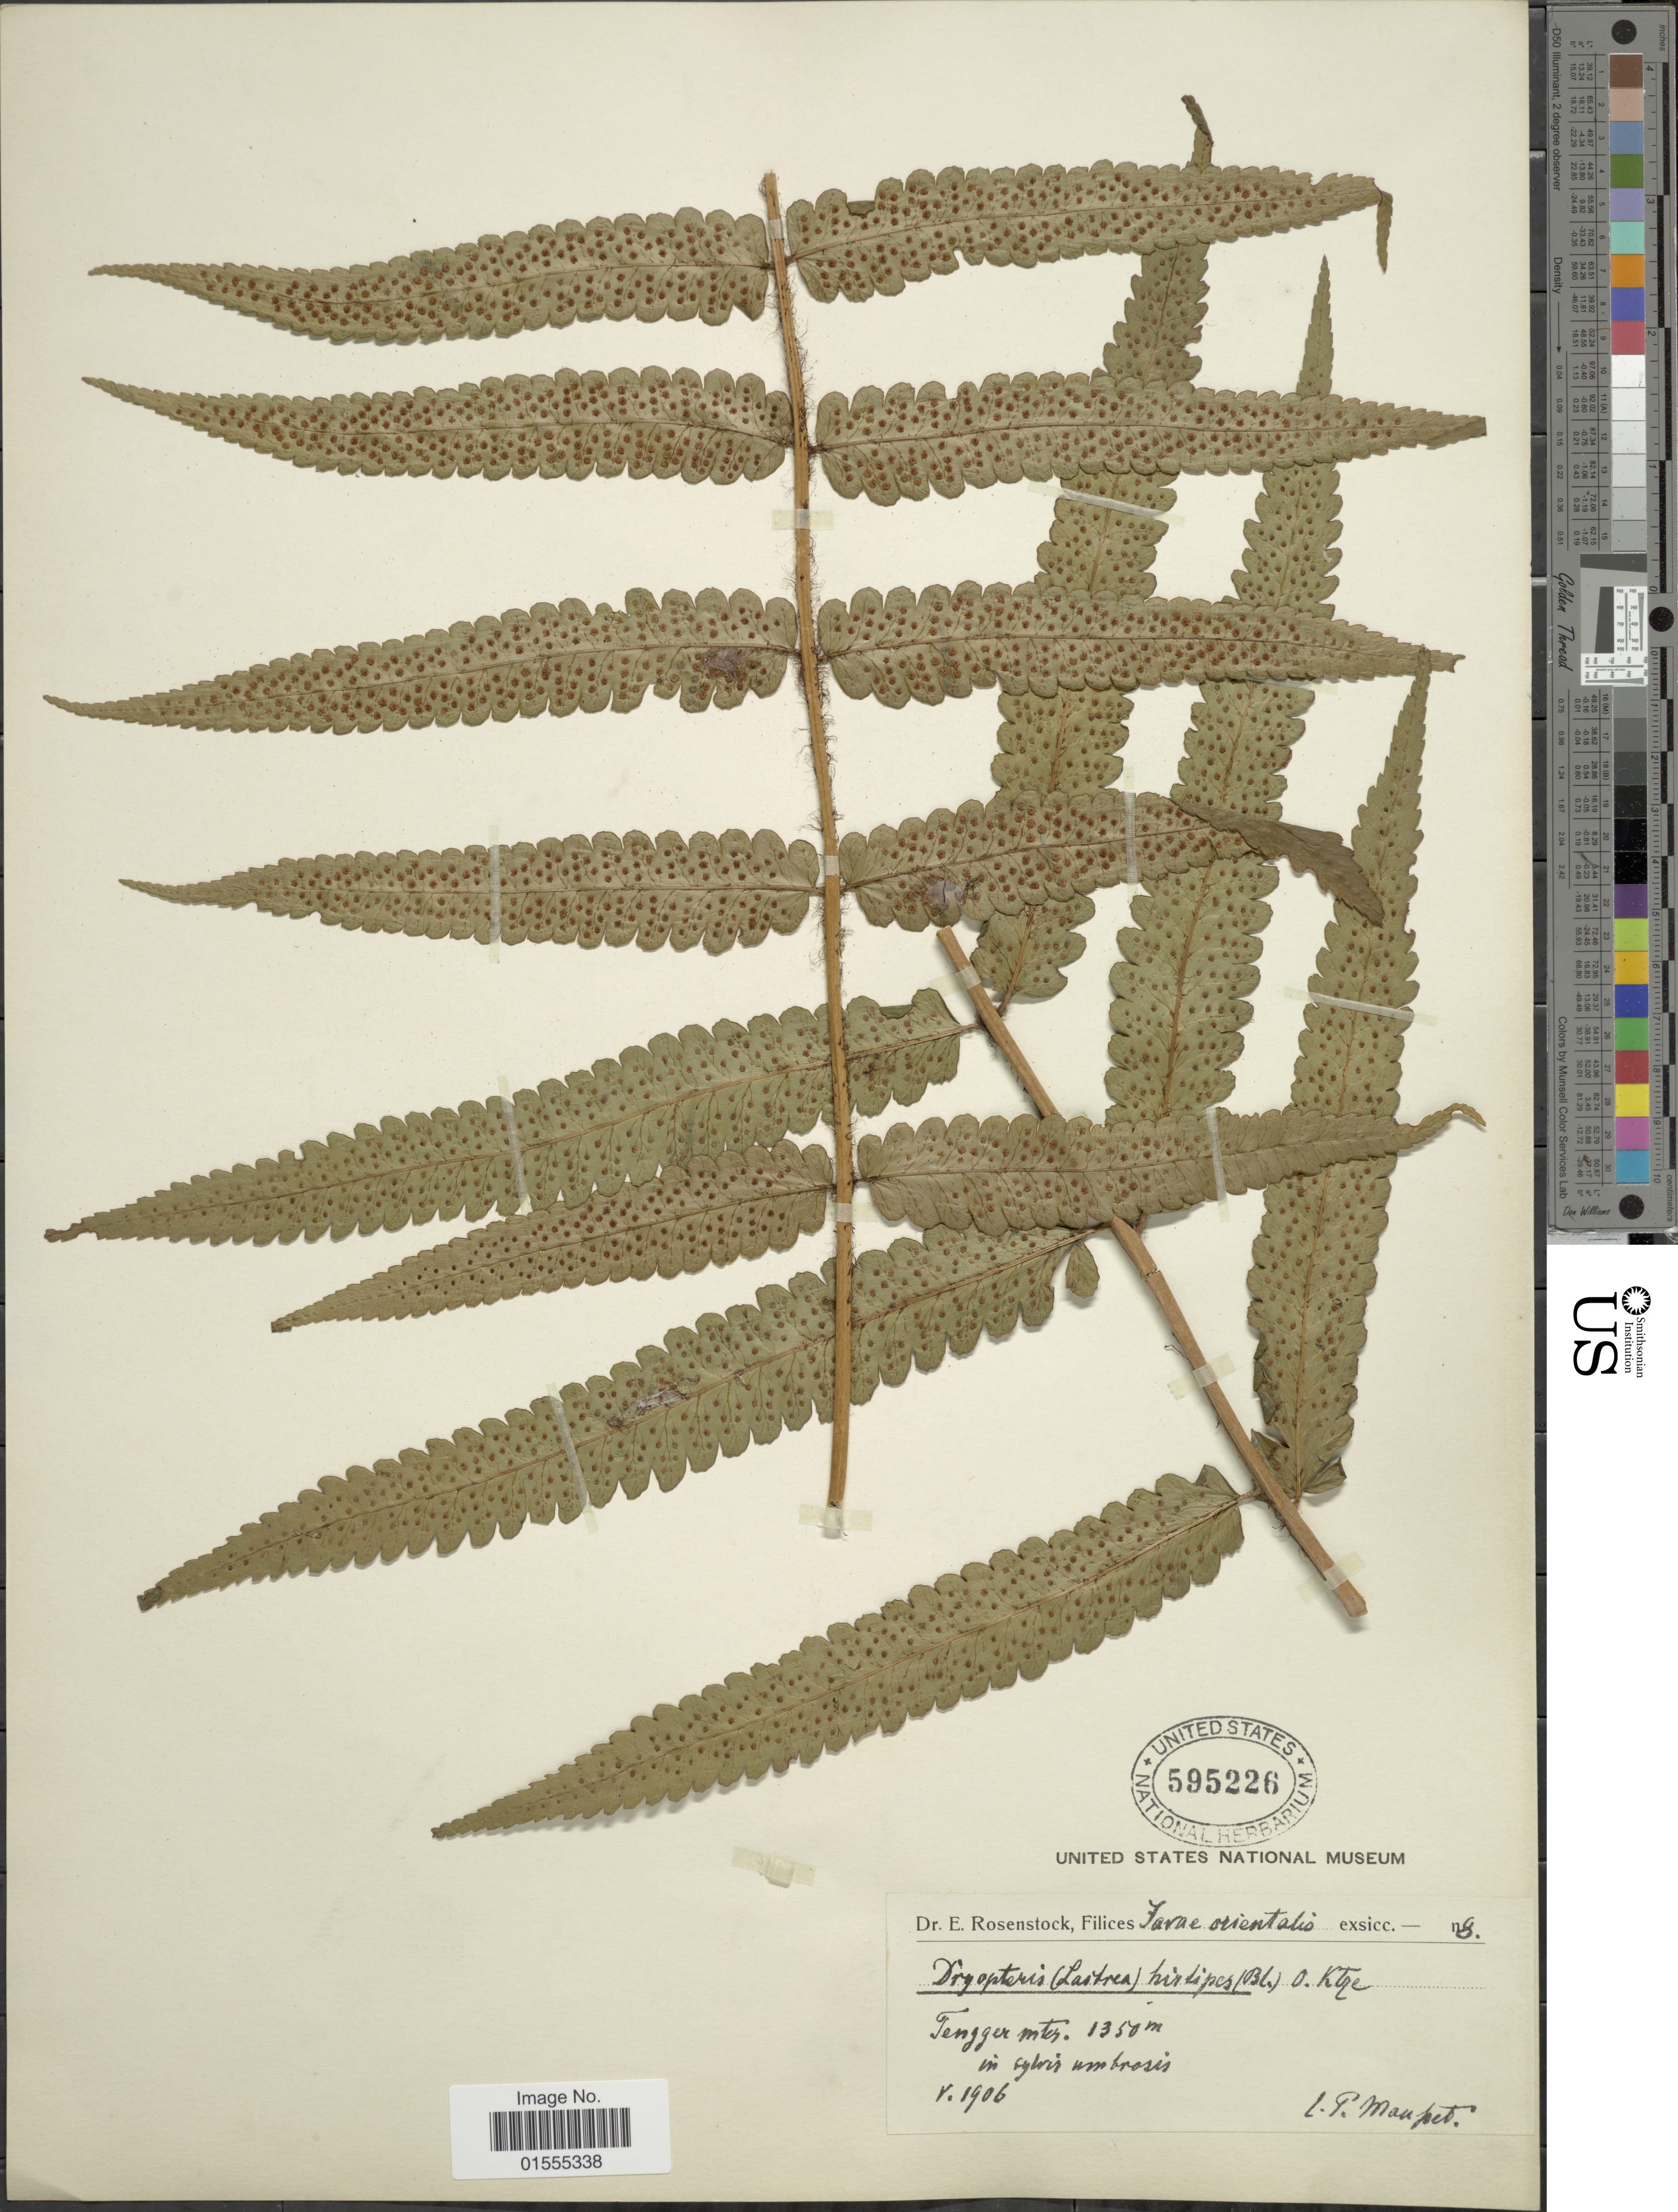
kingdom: Plantae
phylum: Tracheophyta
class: Polypodiopsida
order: Polypodiales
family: Dryopteridaceae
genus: Dryopteris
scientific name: Dryopteris hirtipes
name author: (Blume) Kuntze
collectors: M. Mousset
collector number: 8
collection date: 1906-05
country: Indonesia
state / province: Java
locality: Javae orientalis, tennger mts, in sylvus umbrosis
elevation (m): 1350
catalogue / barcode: US 595226